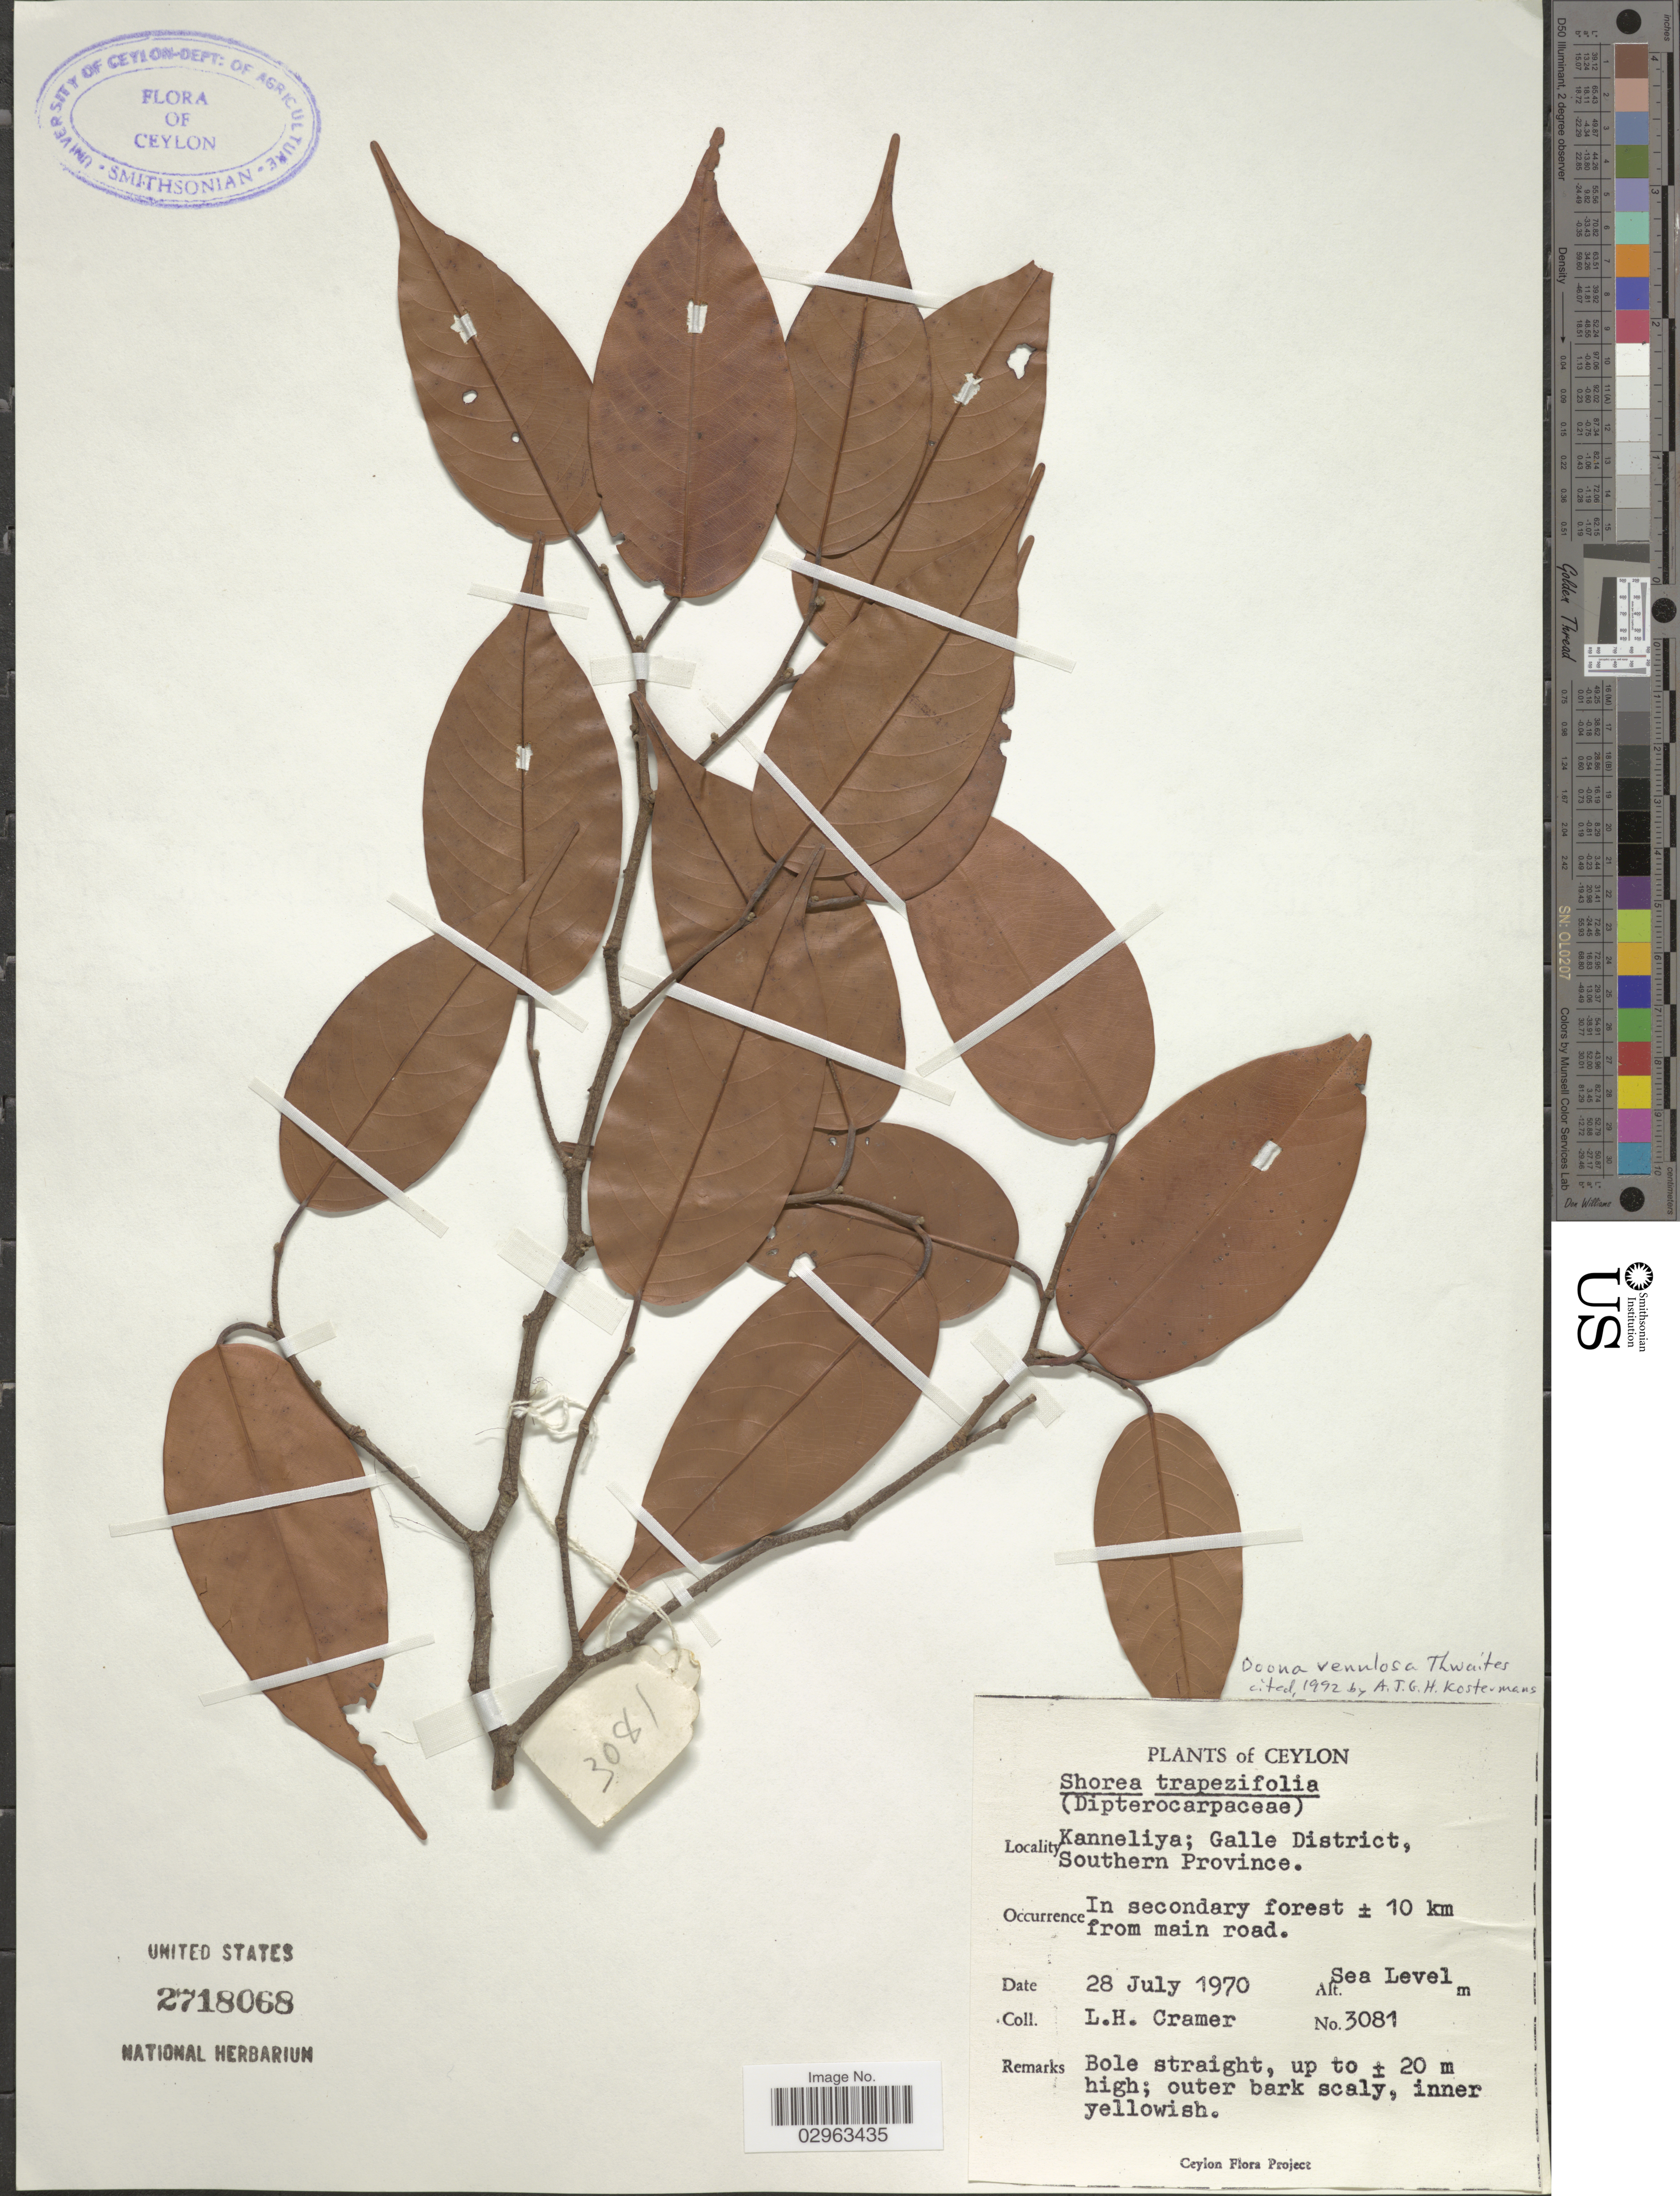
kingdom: Plantae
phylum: Tracheophyta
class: Magnoliopsida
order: Malvales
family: Dipterocarpaceae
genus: Doona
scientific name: Doona venulosa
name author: Thwaites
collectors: L. H. Cramer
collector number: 3081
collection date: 1970-07-28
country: Sri Lanka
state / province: Southern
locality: Ceylon. Kanneliya; Galle District. ± 10 km from main road.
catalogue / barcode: US 2718068